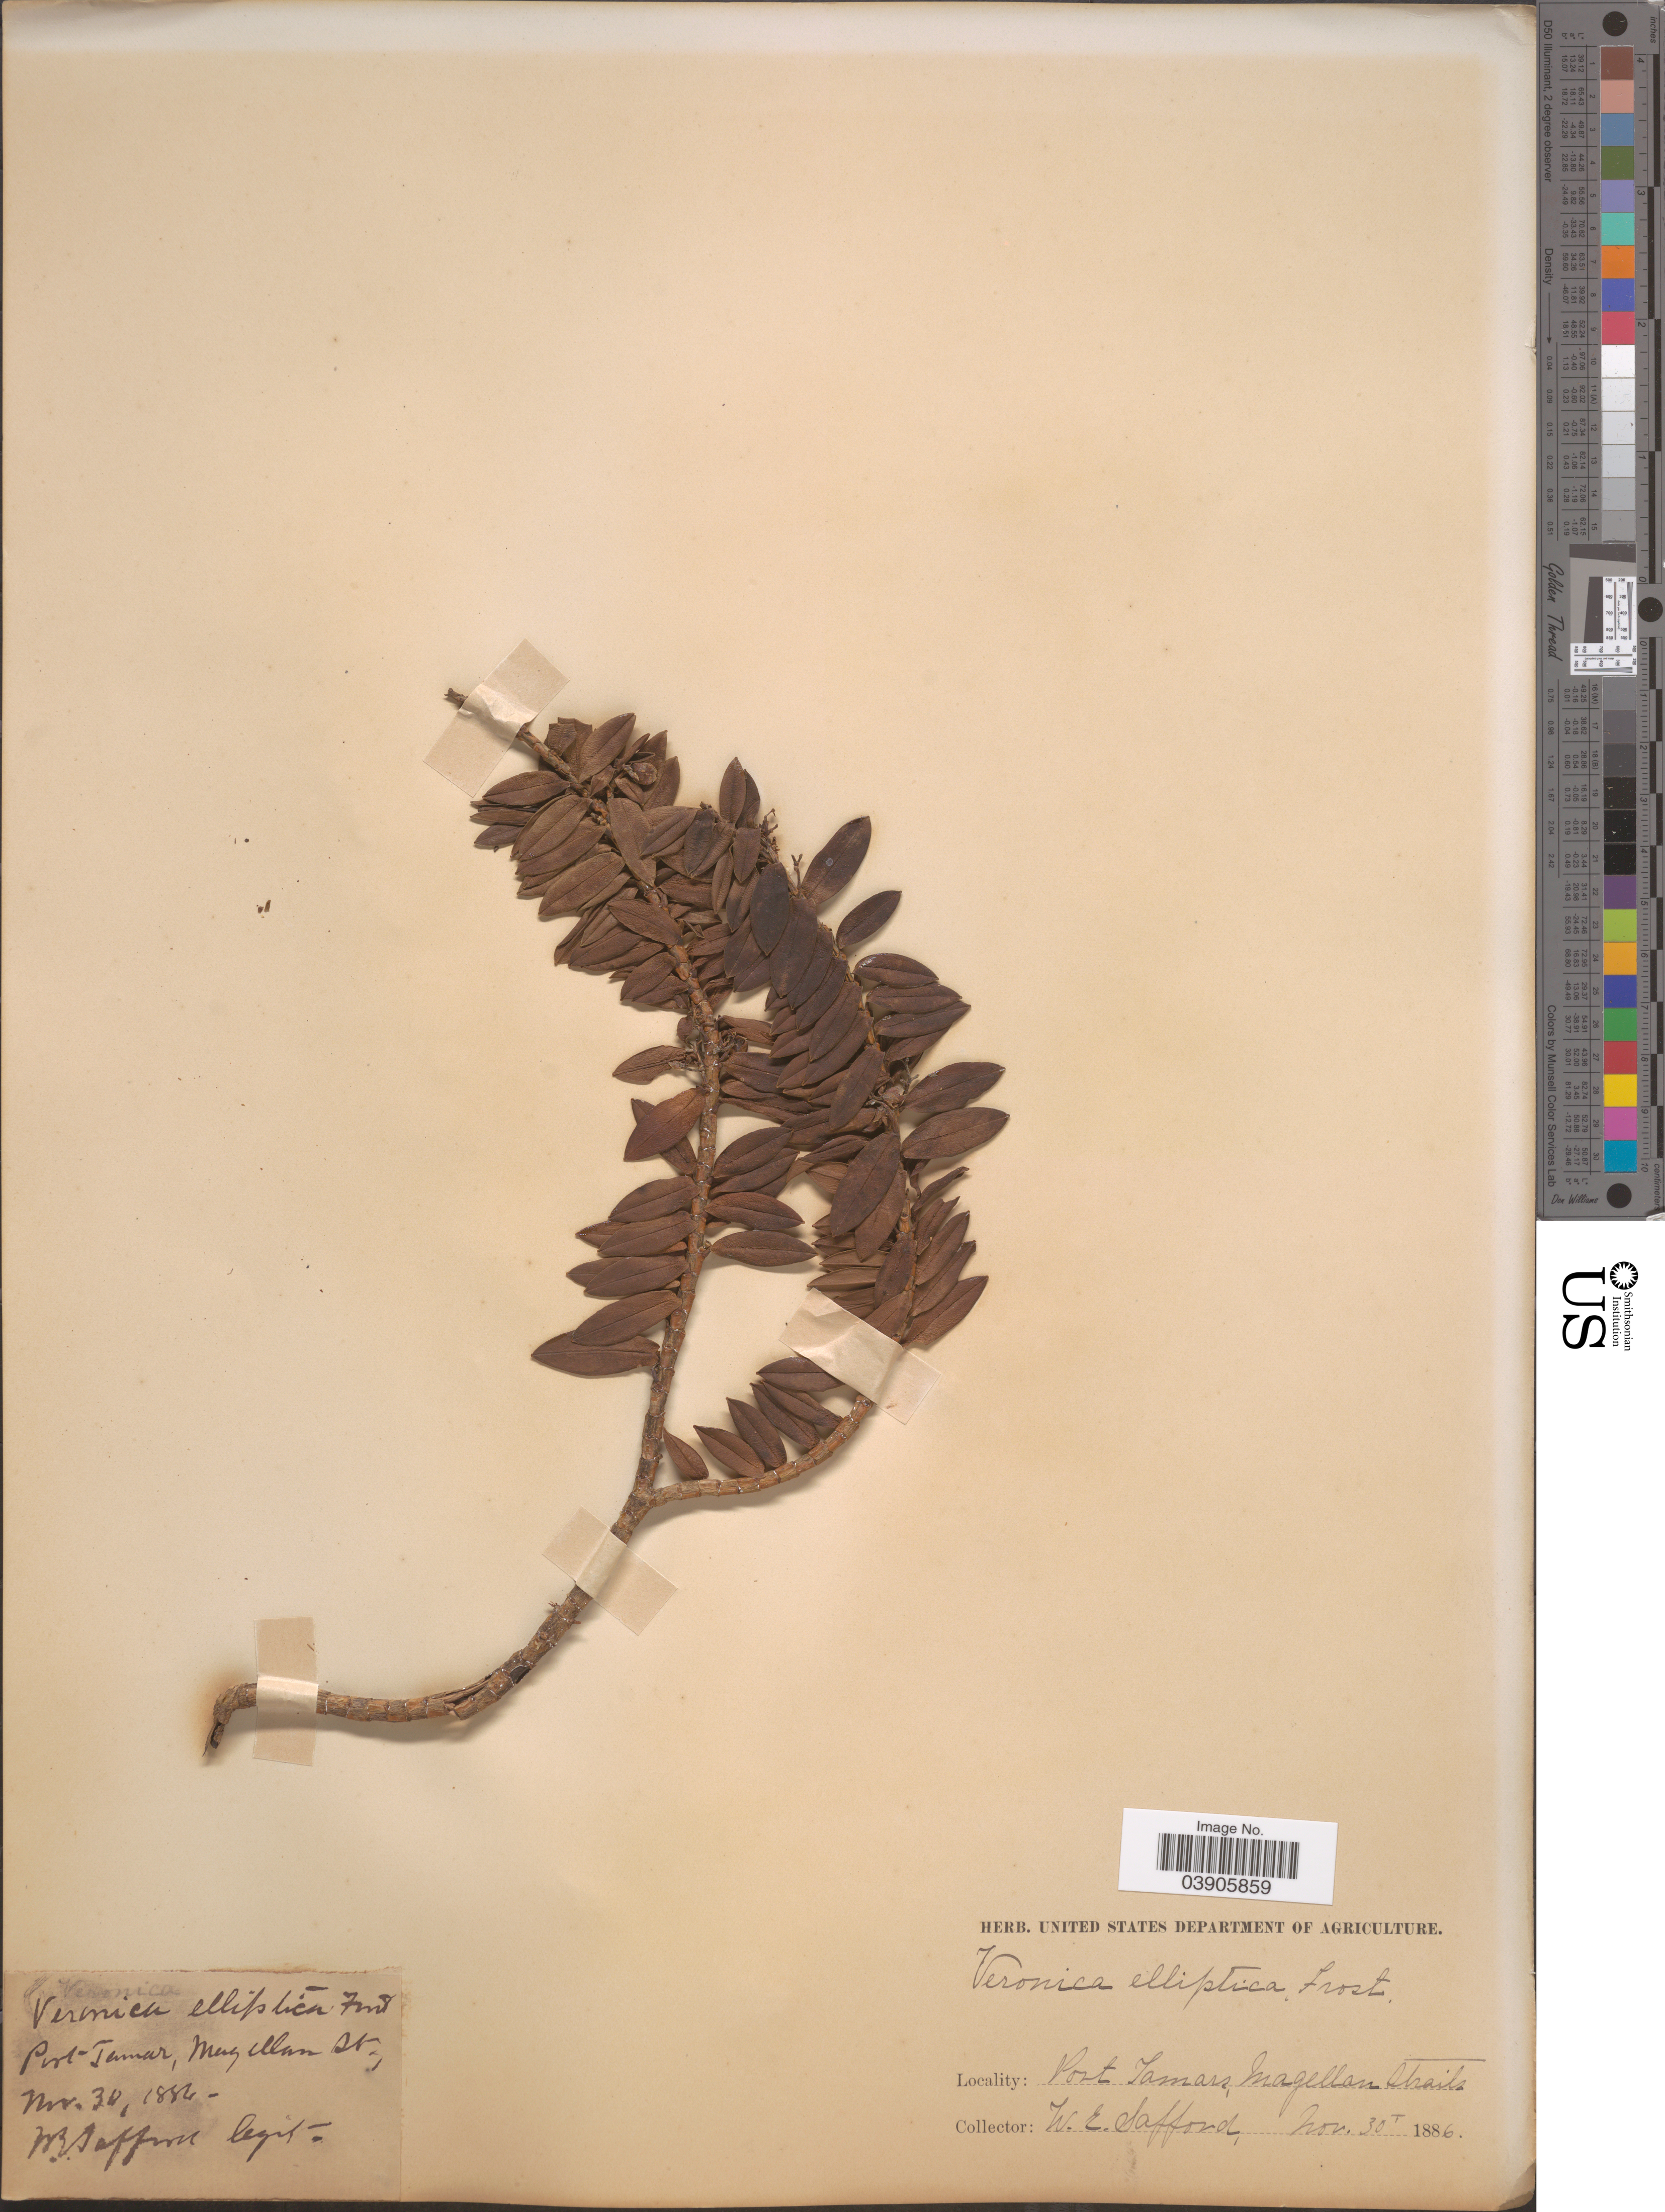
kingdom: Plantae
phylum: Tracheophyta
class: Magnoliopsida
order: Lamiales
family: Plantaginaceae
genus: Hebe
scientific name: Hebe elliptica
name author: (G. Forst.) Pennell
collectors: W. E. Safford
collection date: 1886-11-30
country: Chile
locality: Port Tamar, Magellan Straits.